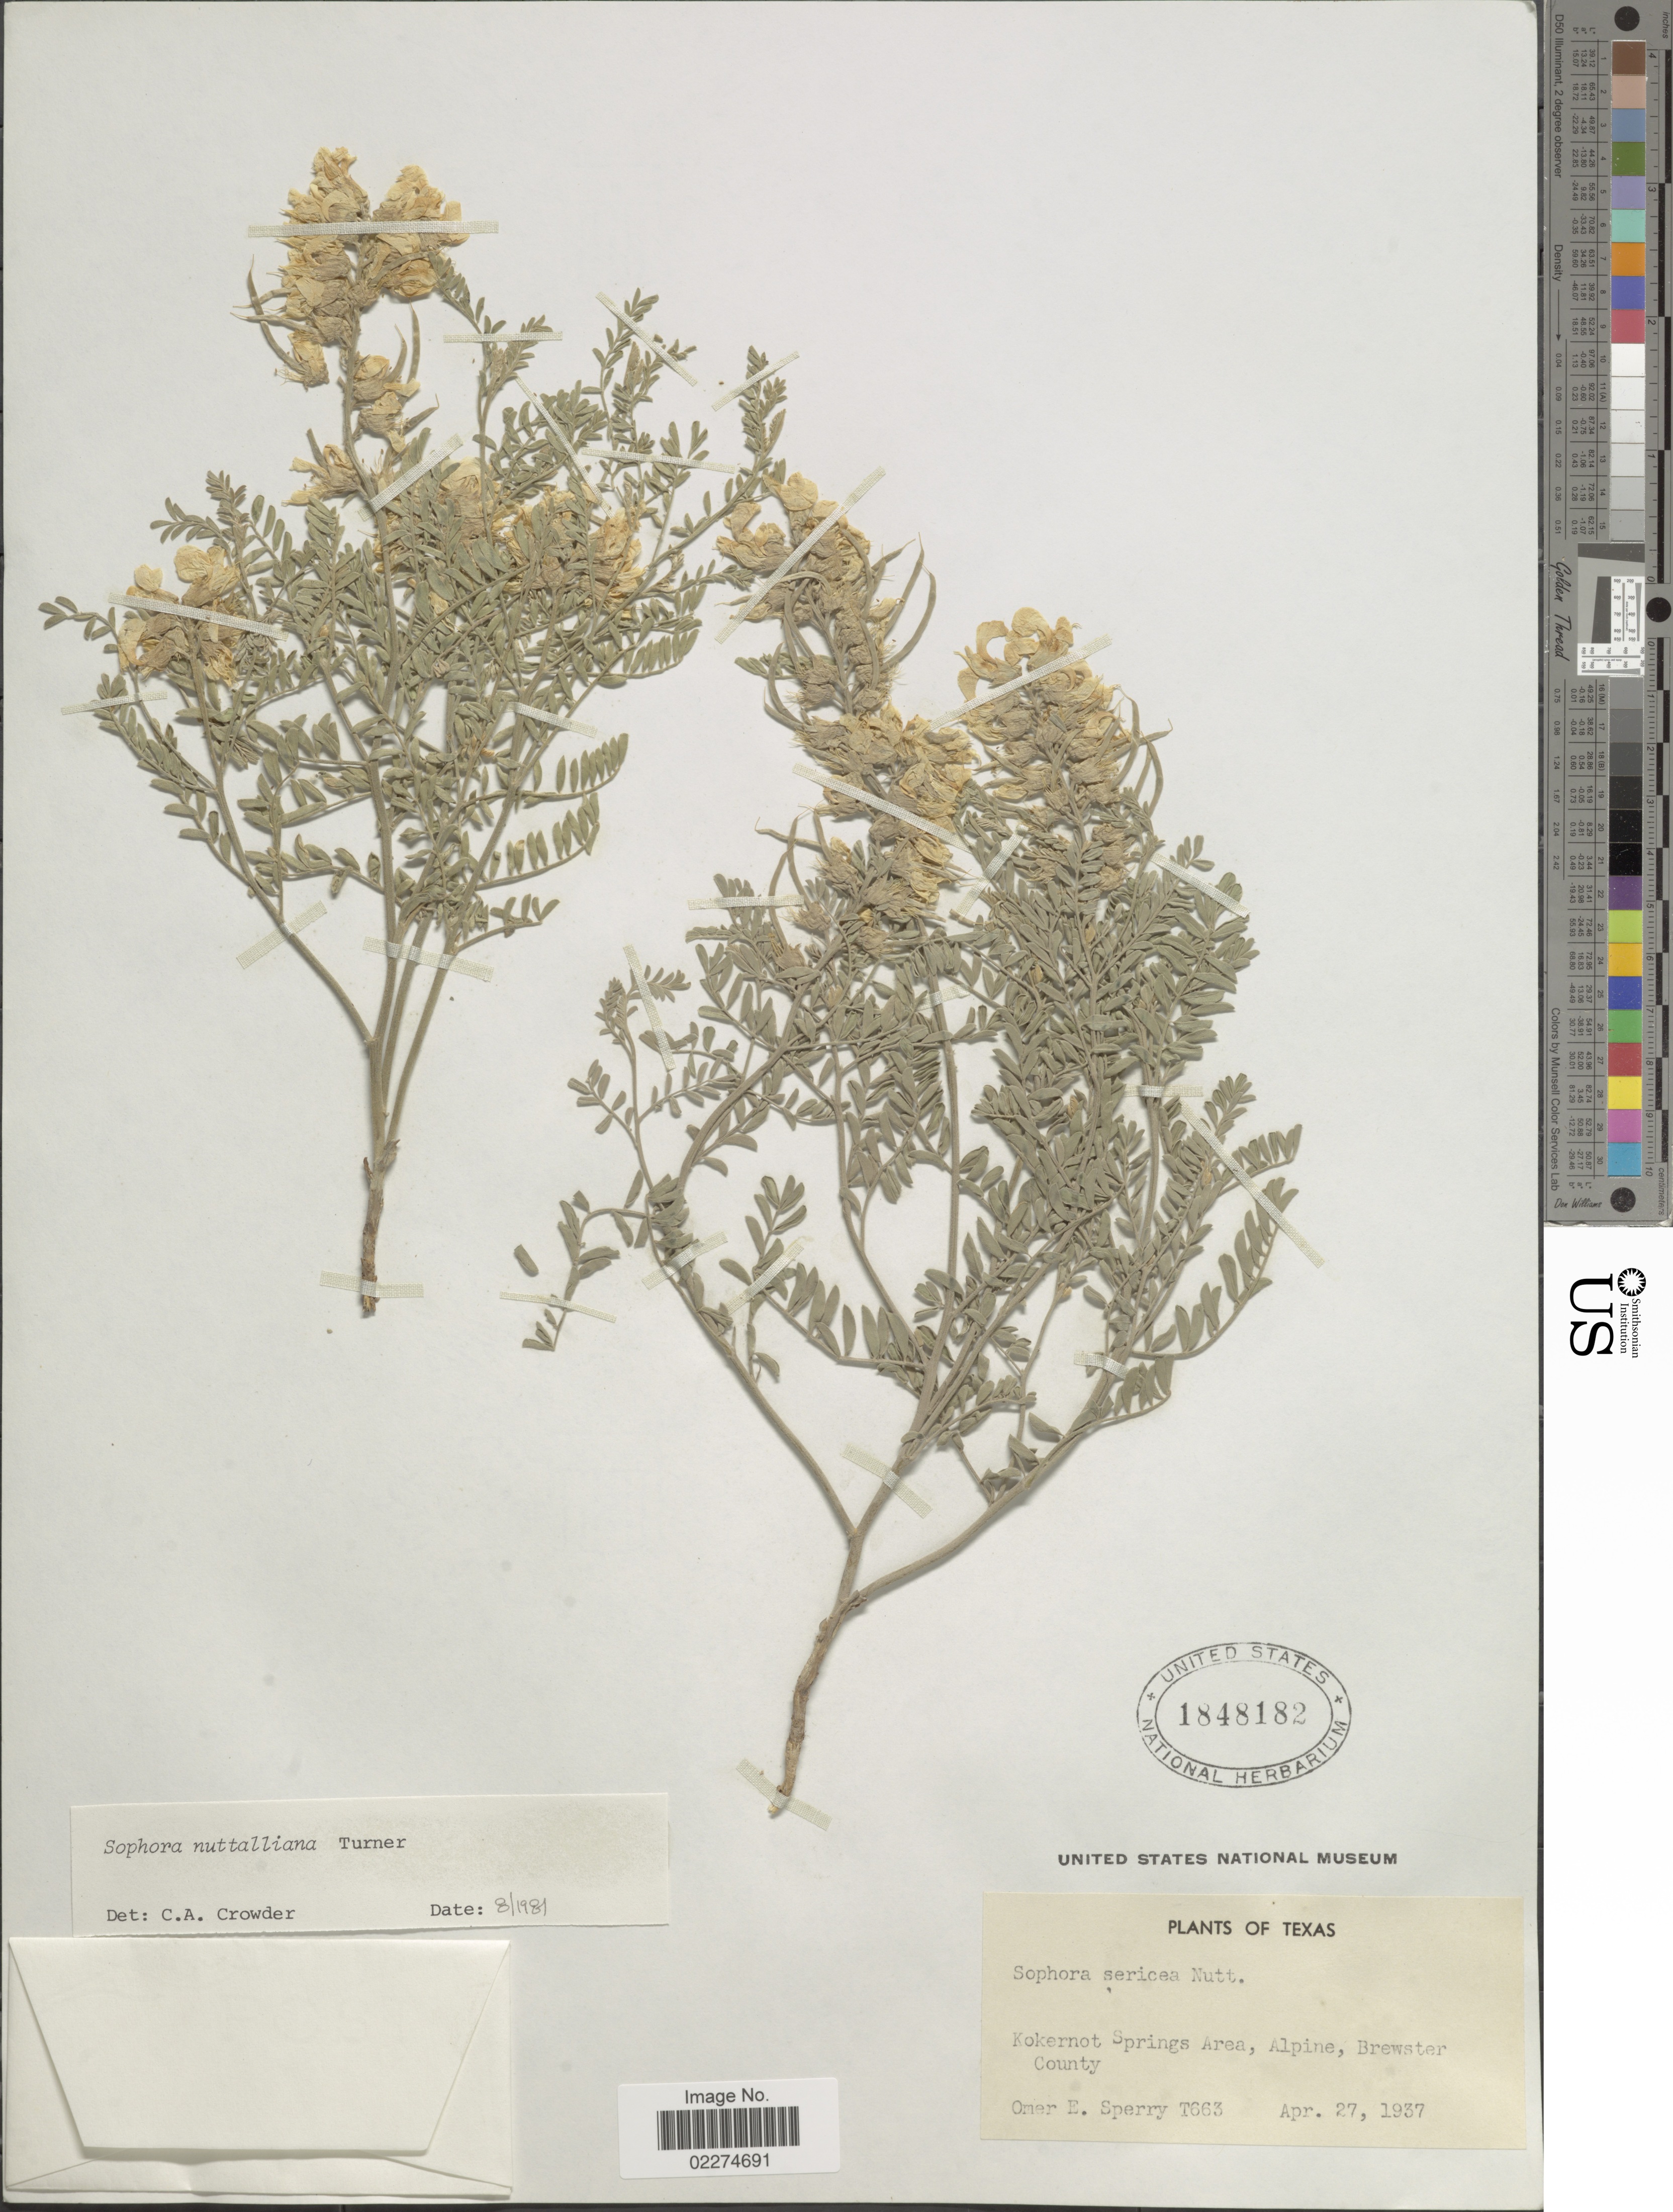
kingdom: Plantae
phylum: Tracheophyta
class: Magnoliopsida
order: Fabales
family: Fabaceae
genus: Sophora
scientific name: Sophora nuttalliana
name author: B.L. Turner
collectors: O. E. Sperry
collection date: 1937-04-27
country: United States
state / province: Texas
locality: Kokernot Springs Area, Alpine, Brewster County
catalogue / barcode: US 1848182